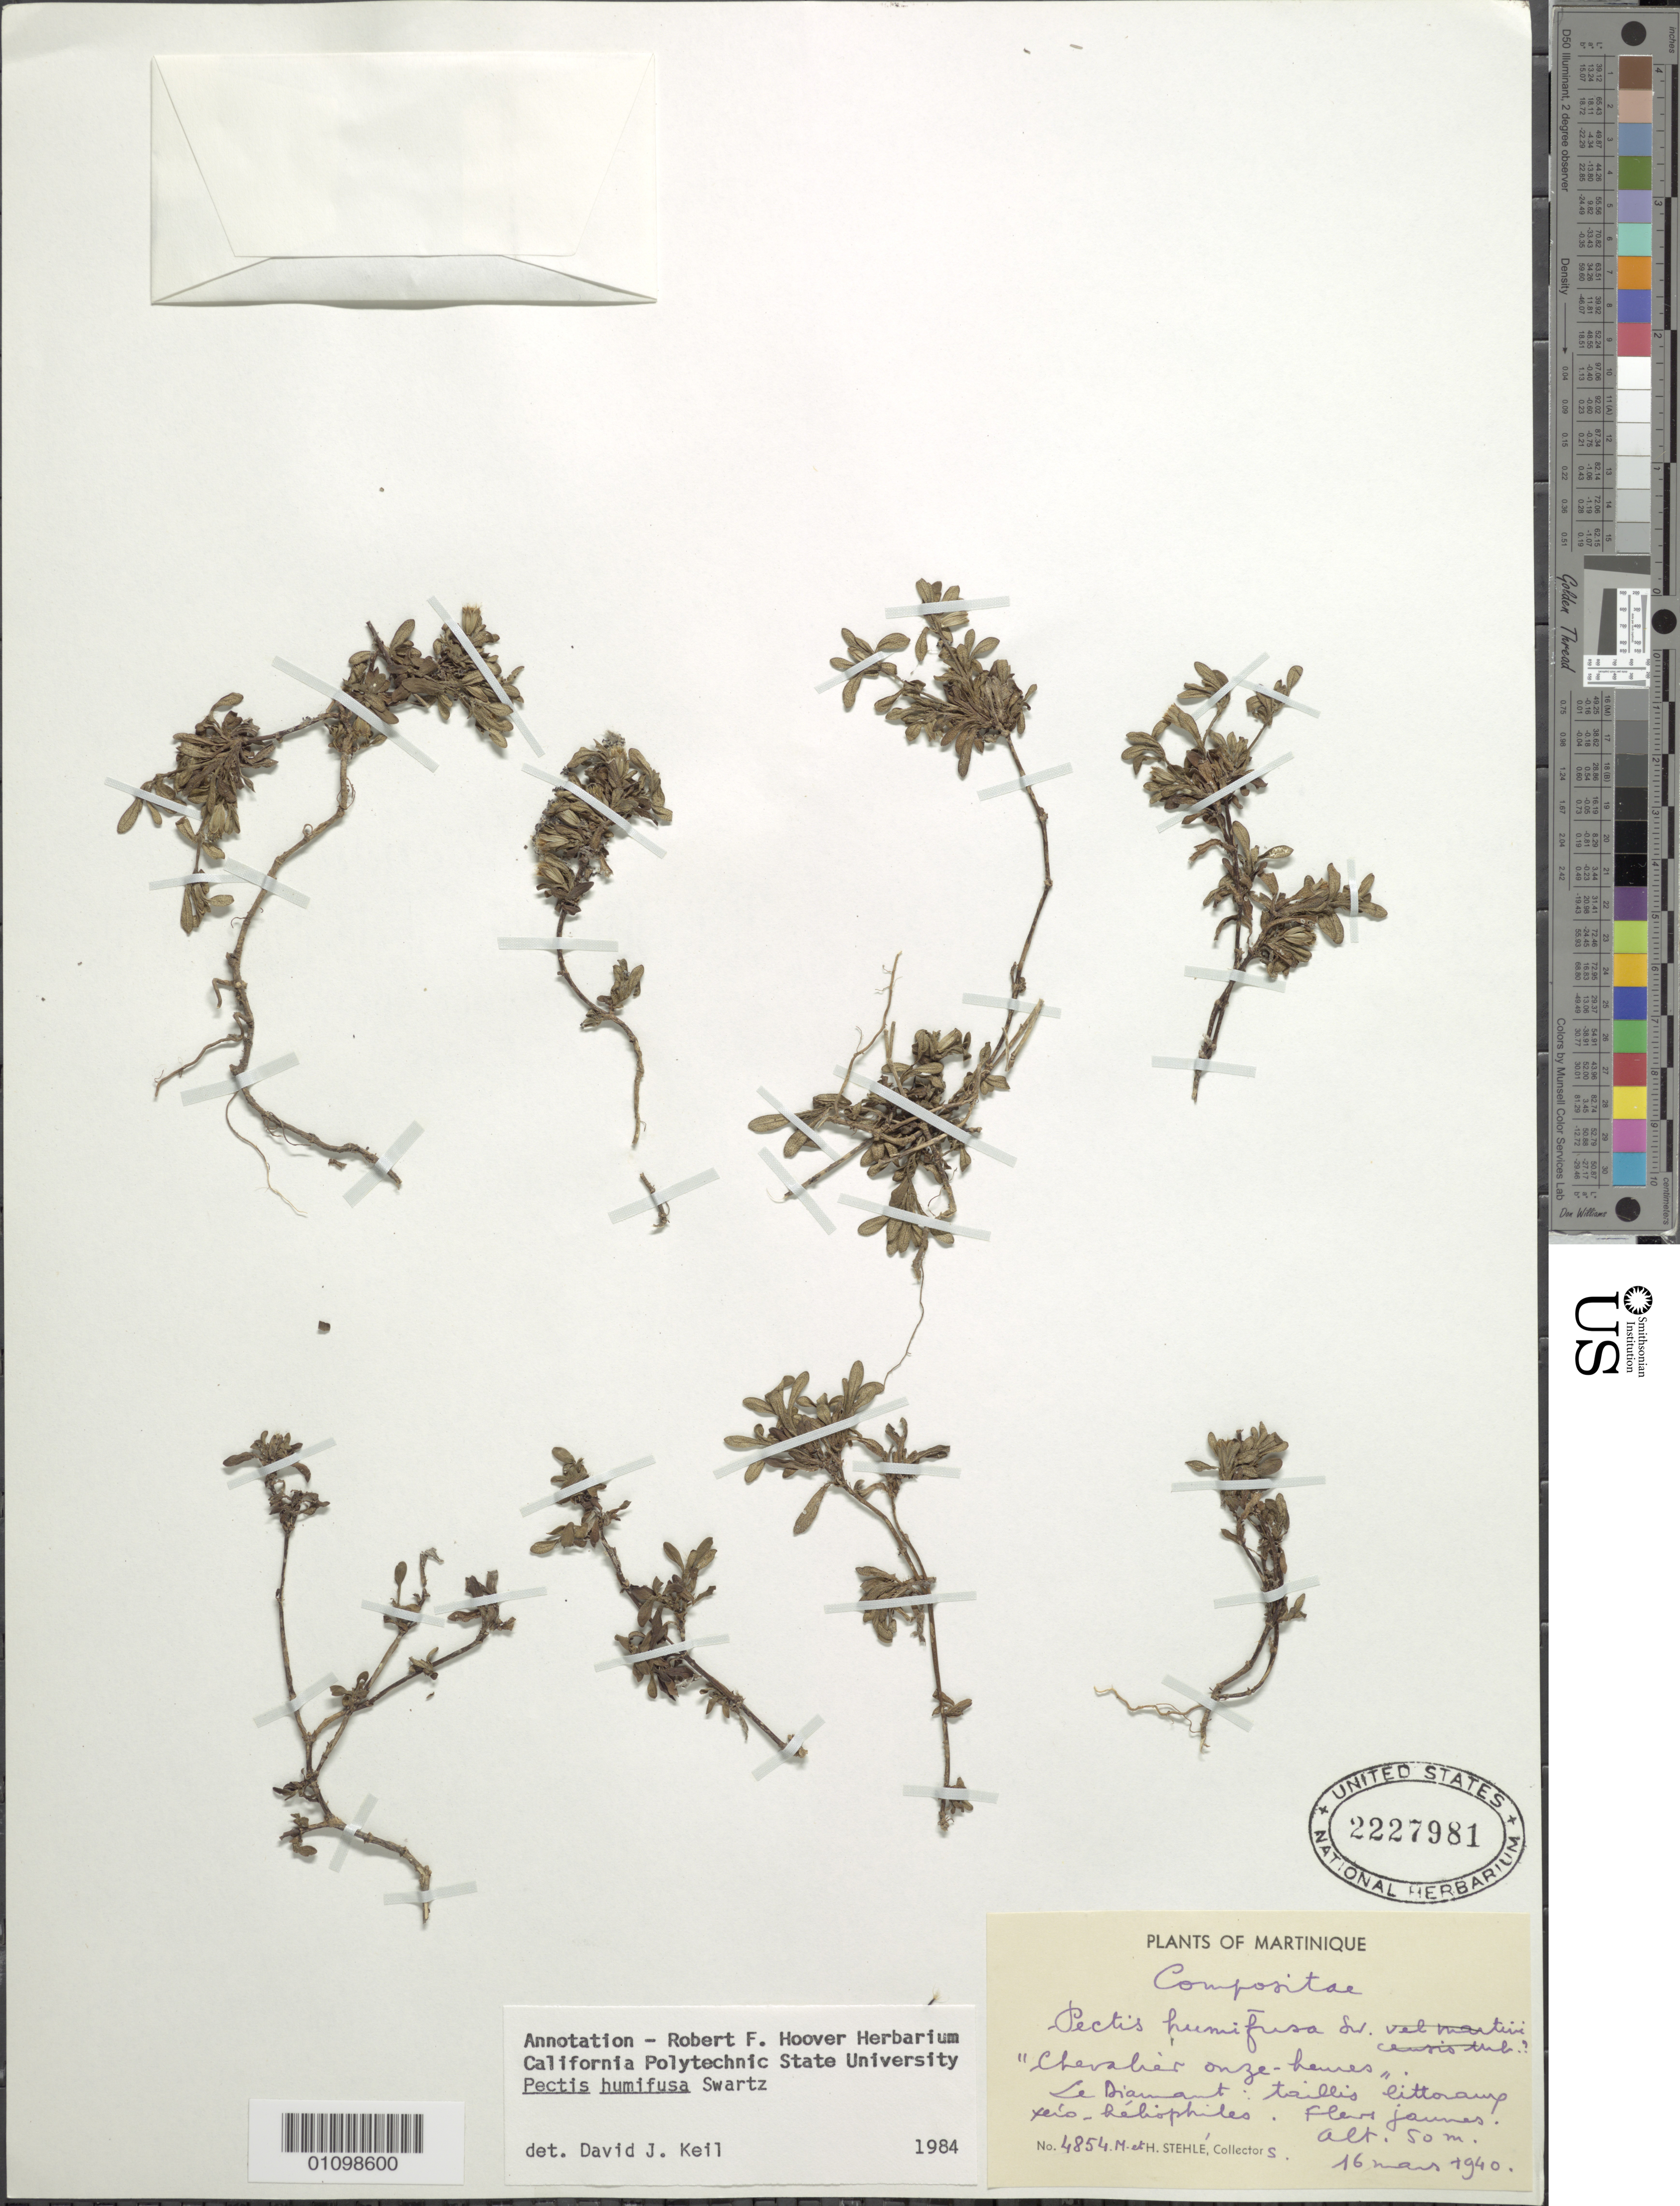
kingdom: Plantae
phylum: Tracheophyta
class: Magnoliopsida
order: Asterales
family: Asteraceae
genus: Pectis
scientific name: Pectis humifusa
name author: Sw.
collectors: M. Stehlé & H. Stehlé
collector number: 4854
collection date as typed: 16 Mar 1940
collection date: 1940-03-16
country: Martinique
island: Martinique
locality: Chevalier ouze hauces. Le Diamant taillis eittoramp xero-haliophiles.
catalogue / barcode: US 2227981